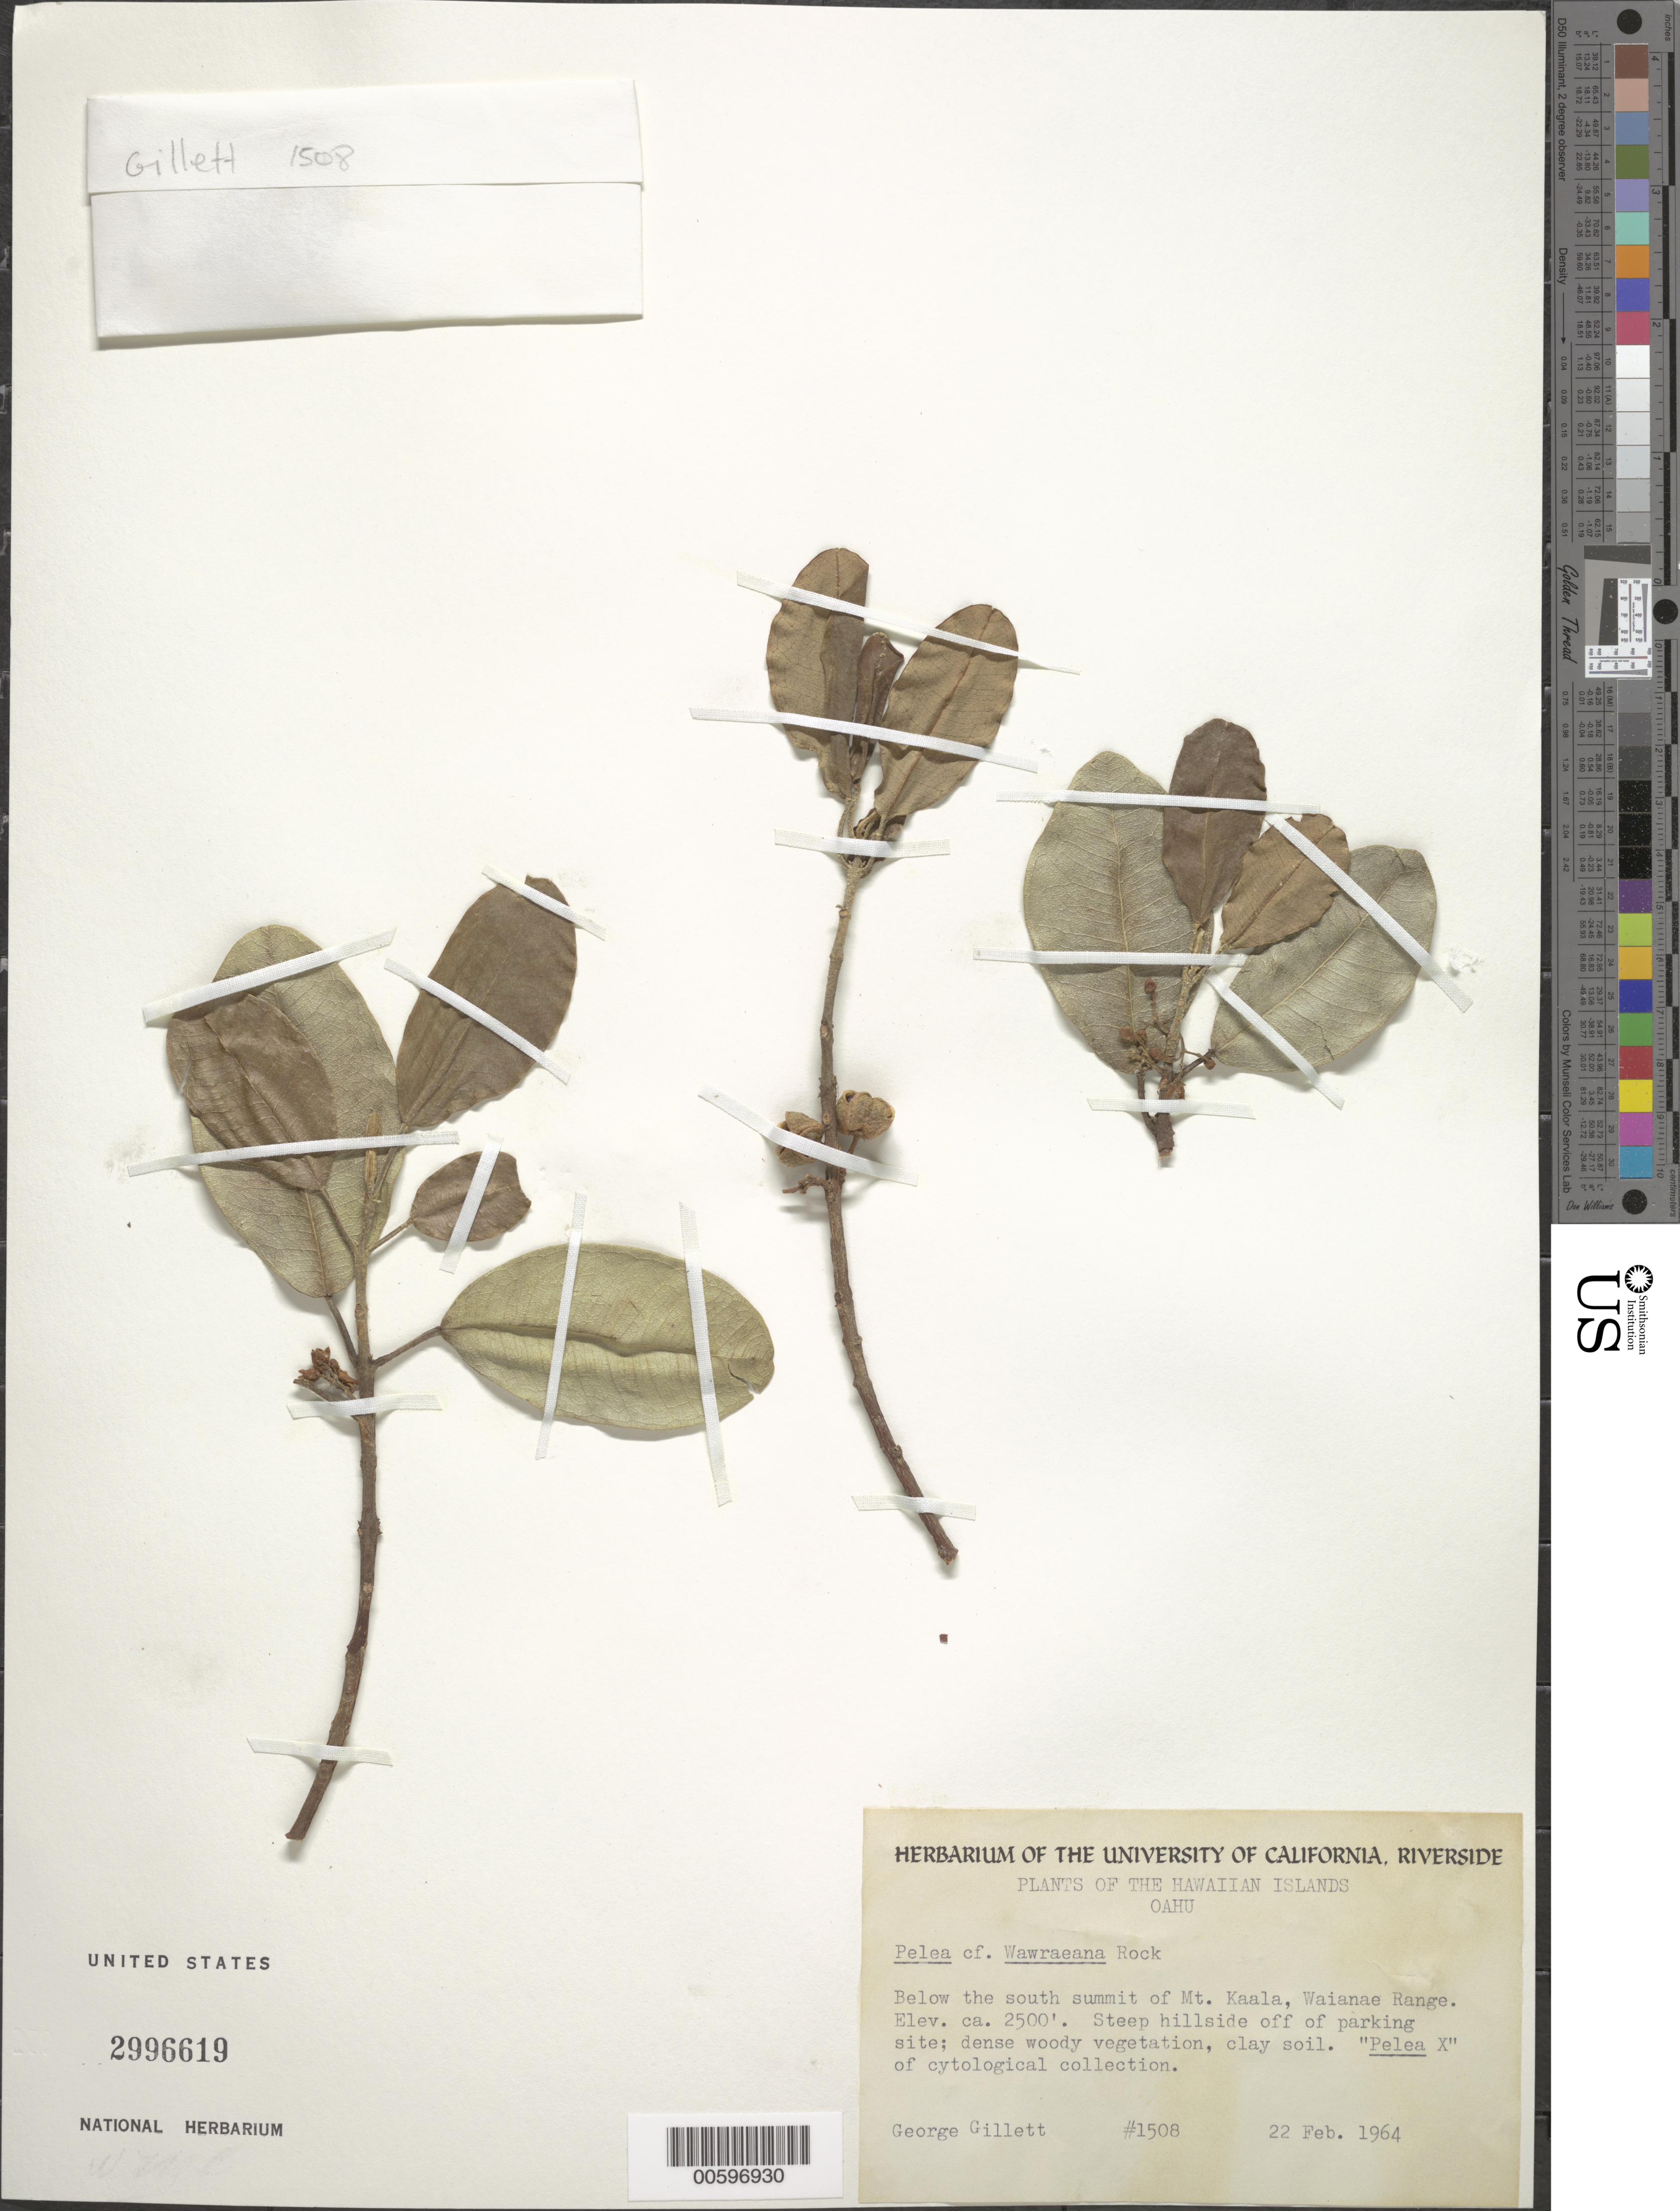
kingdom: Plantae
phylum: Tracheophyta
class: Magnoliopsida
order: Sapindales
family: Rutaceae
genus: Melicope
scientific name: Melicope wawraeana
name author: (H. Lév.) T.G. Hartley & B.C. Stone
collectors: G. Gillett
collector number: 1508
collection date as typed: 22 Feb 1964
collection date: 1964-02-22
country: United States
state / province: Hawaii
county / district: Honolulu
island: Oahu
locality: Below the S summit of Mt Kaala, Waianae Range.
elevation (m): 762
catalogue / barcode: US 2996619